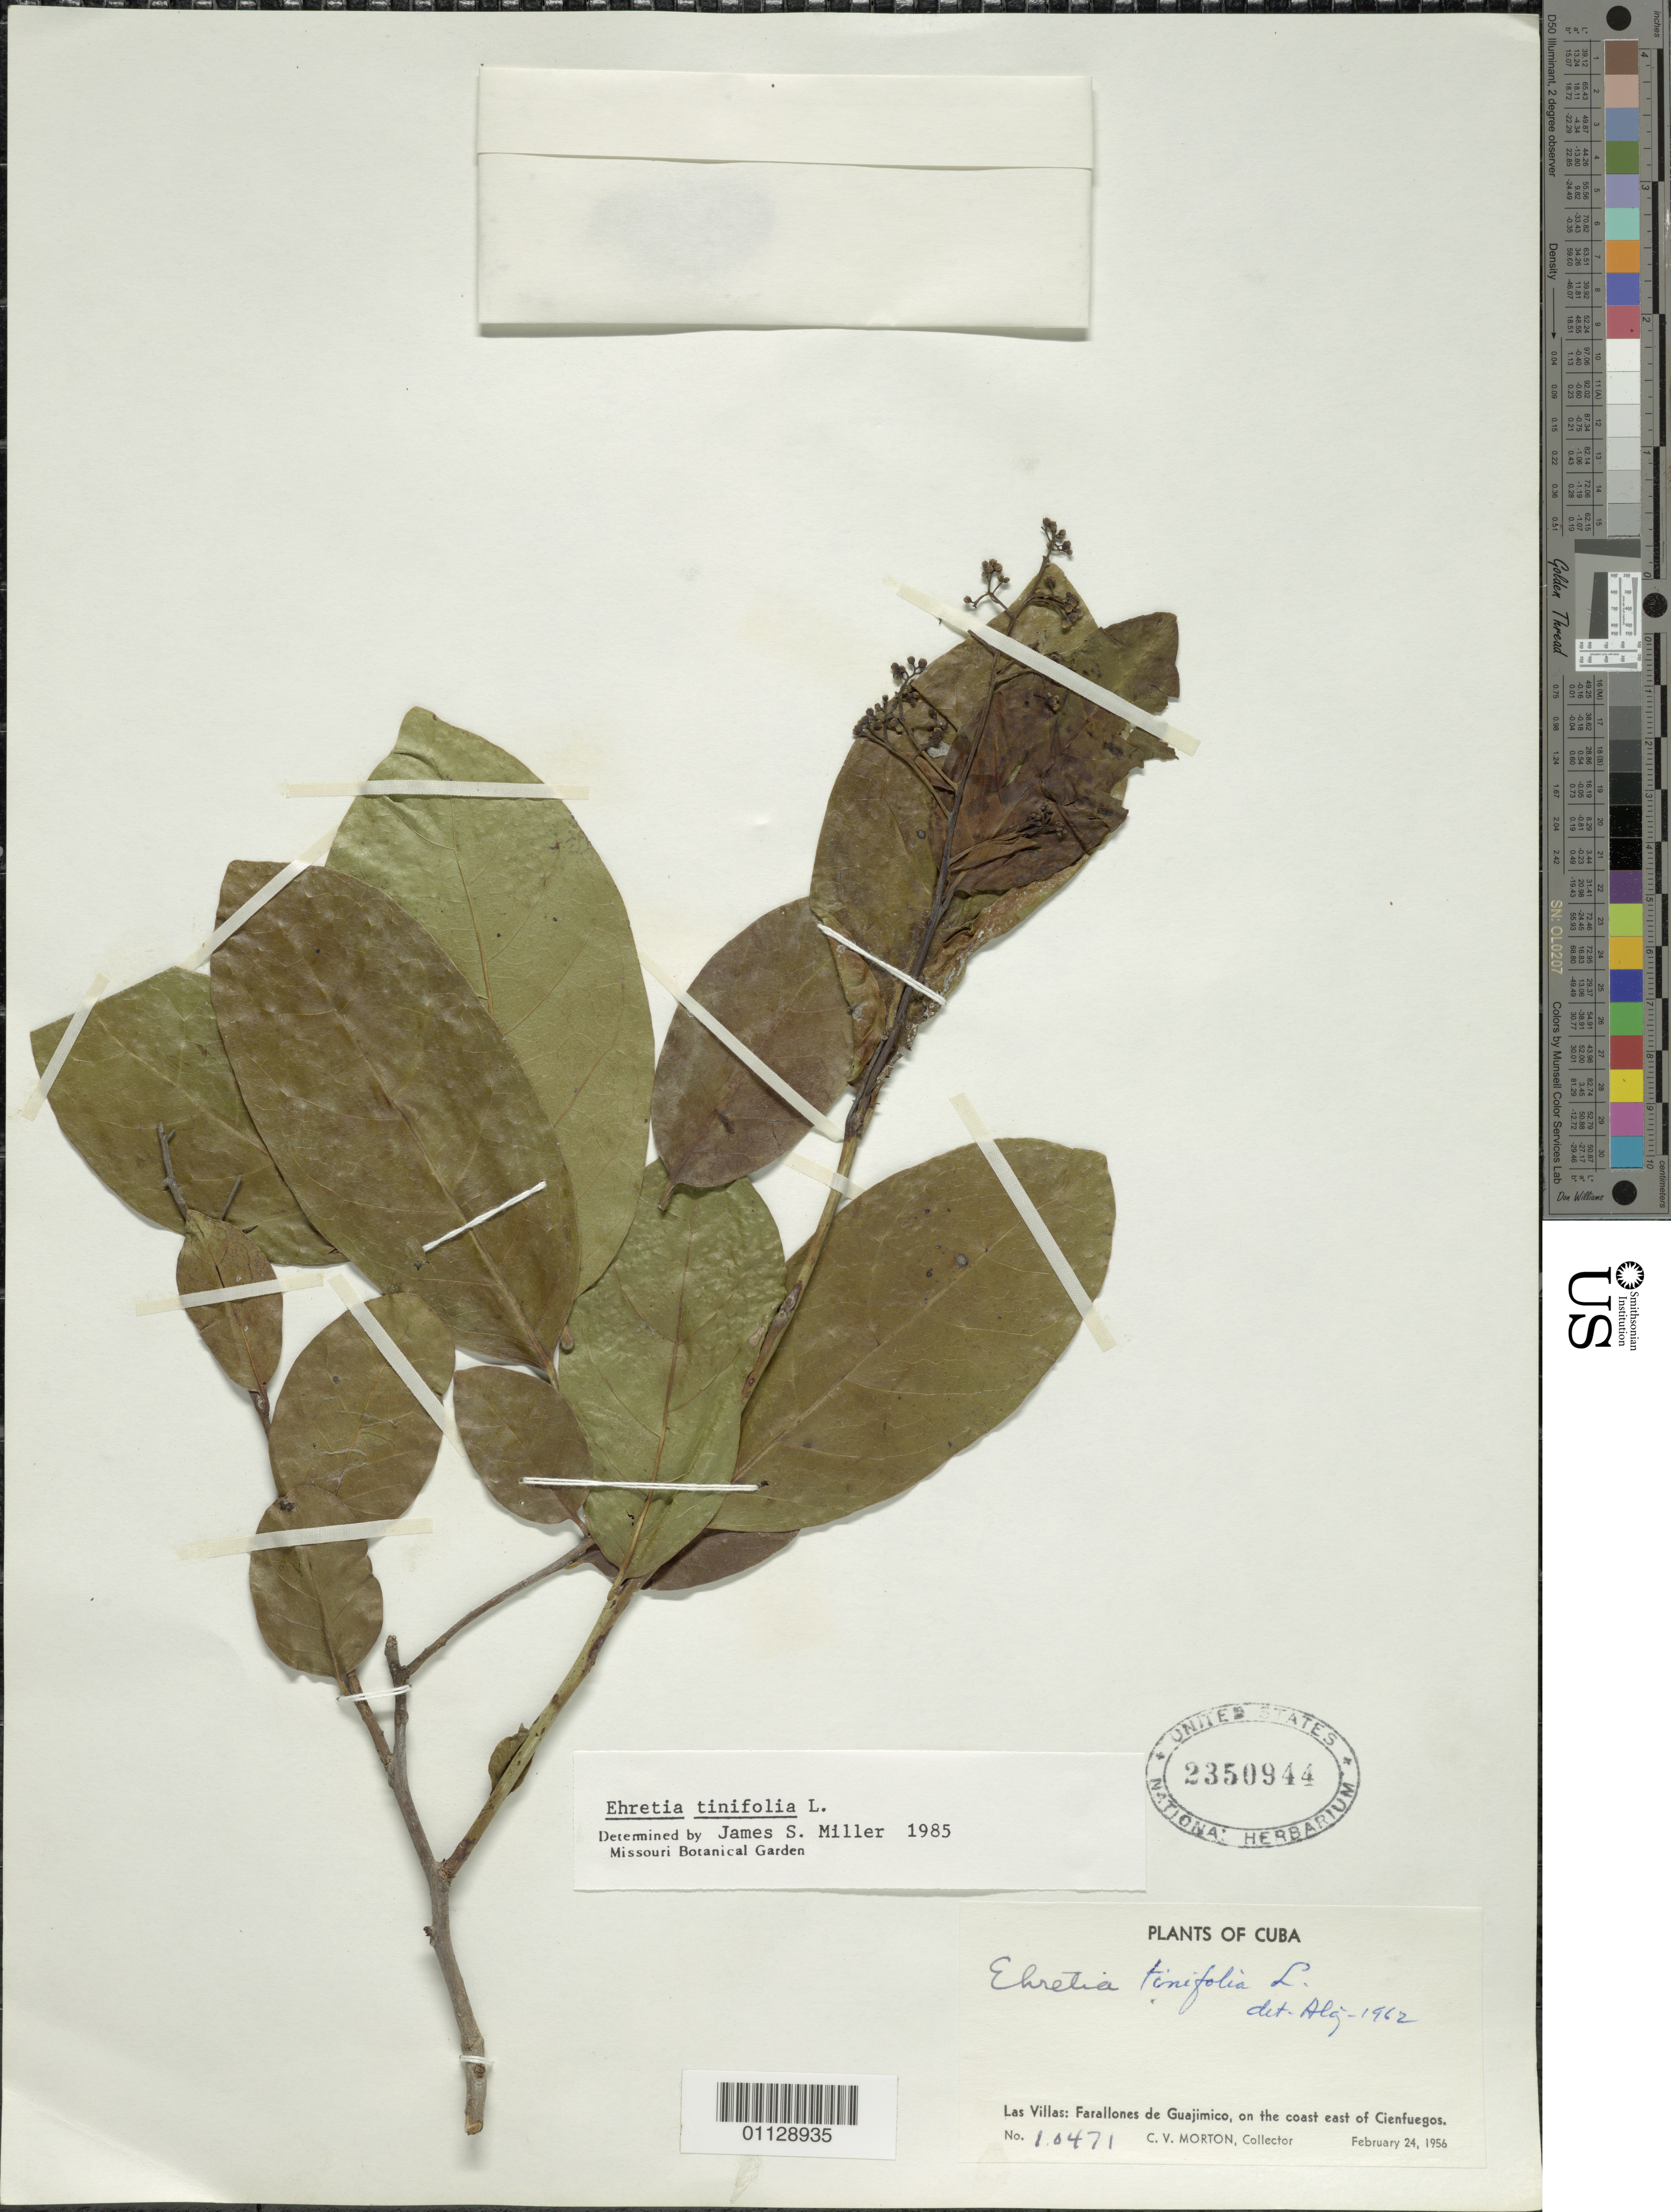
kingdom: Plantae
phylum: Tracheophyta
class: Magnoliopsida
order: Boraginales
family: Ehretiaceae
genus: Ehretia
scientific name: Ehretia tinifolia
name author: L.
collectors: C. V. Morton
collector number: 10471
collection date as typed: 24 Feb 1956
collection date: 1956-02-24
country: Cuba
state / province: Cienfuegos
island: Cuba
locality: Las Villas: Farallones de Guajimico, on the coast east of Cienfuegos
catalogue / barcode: US 2350944